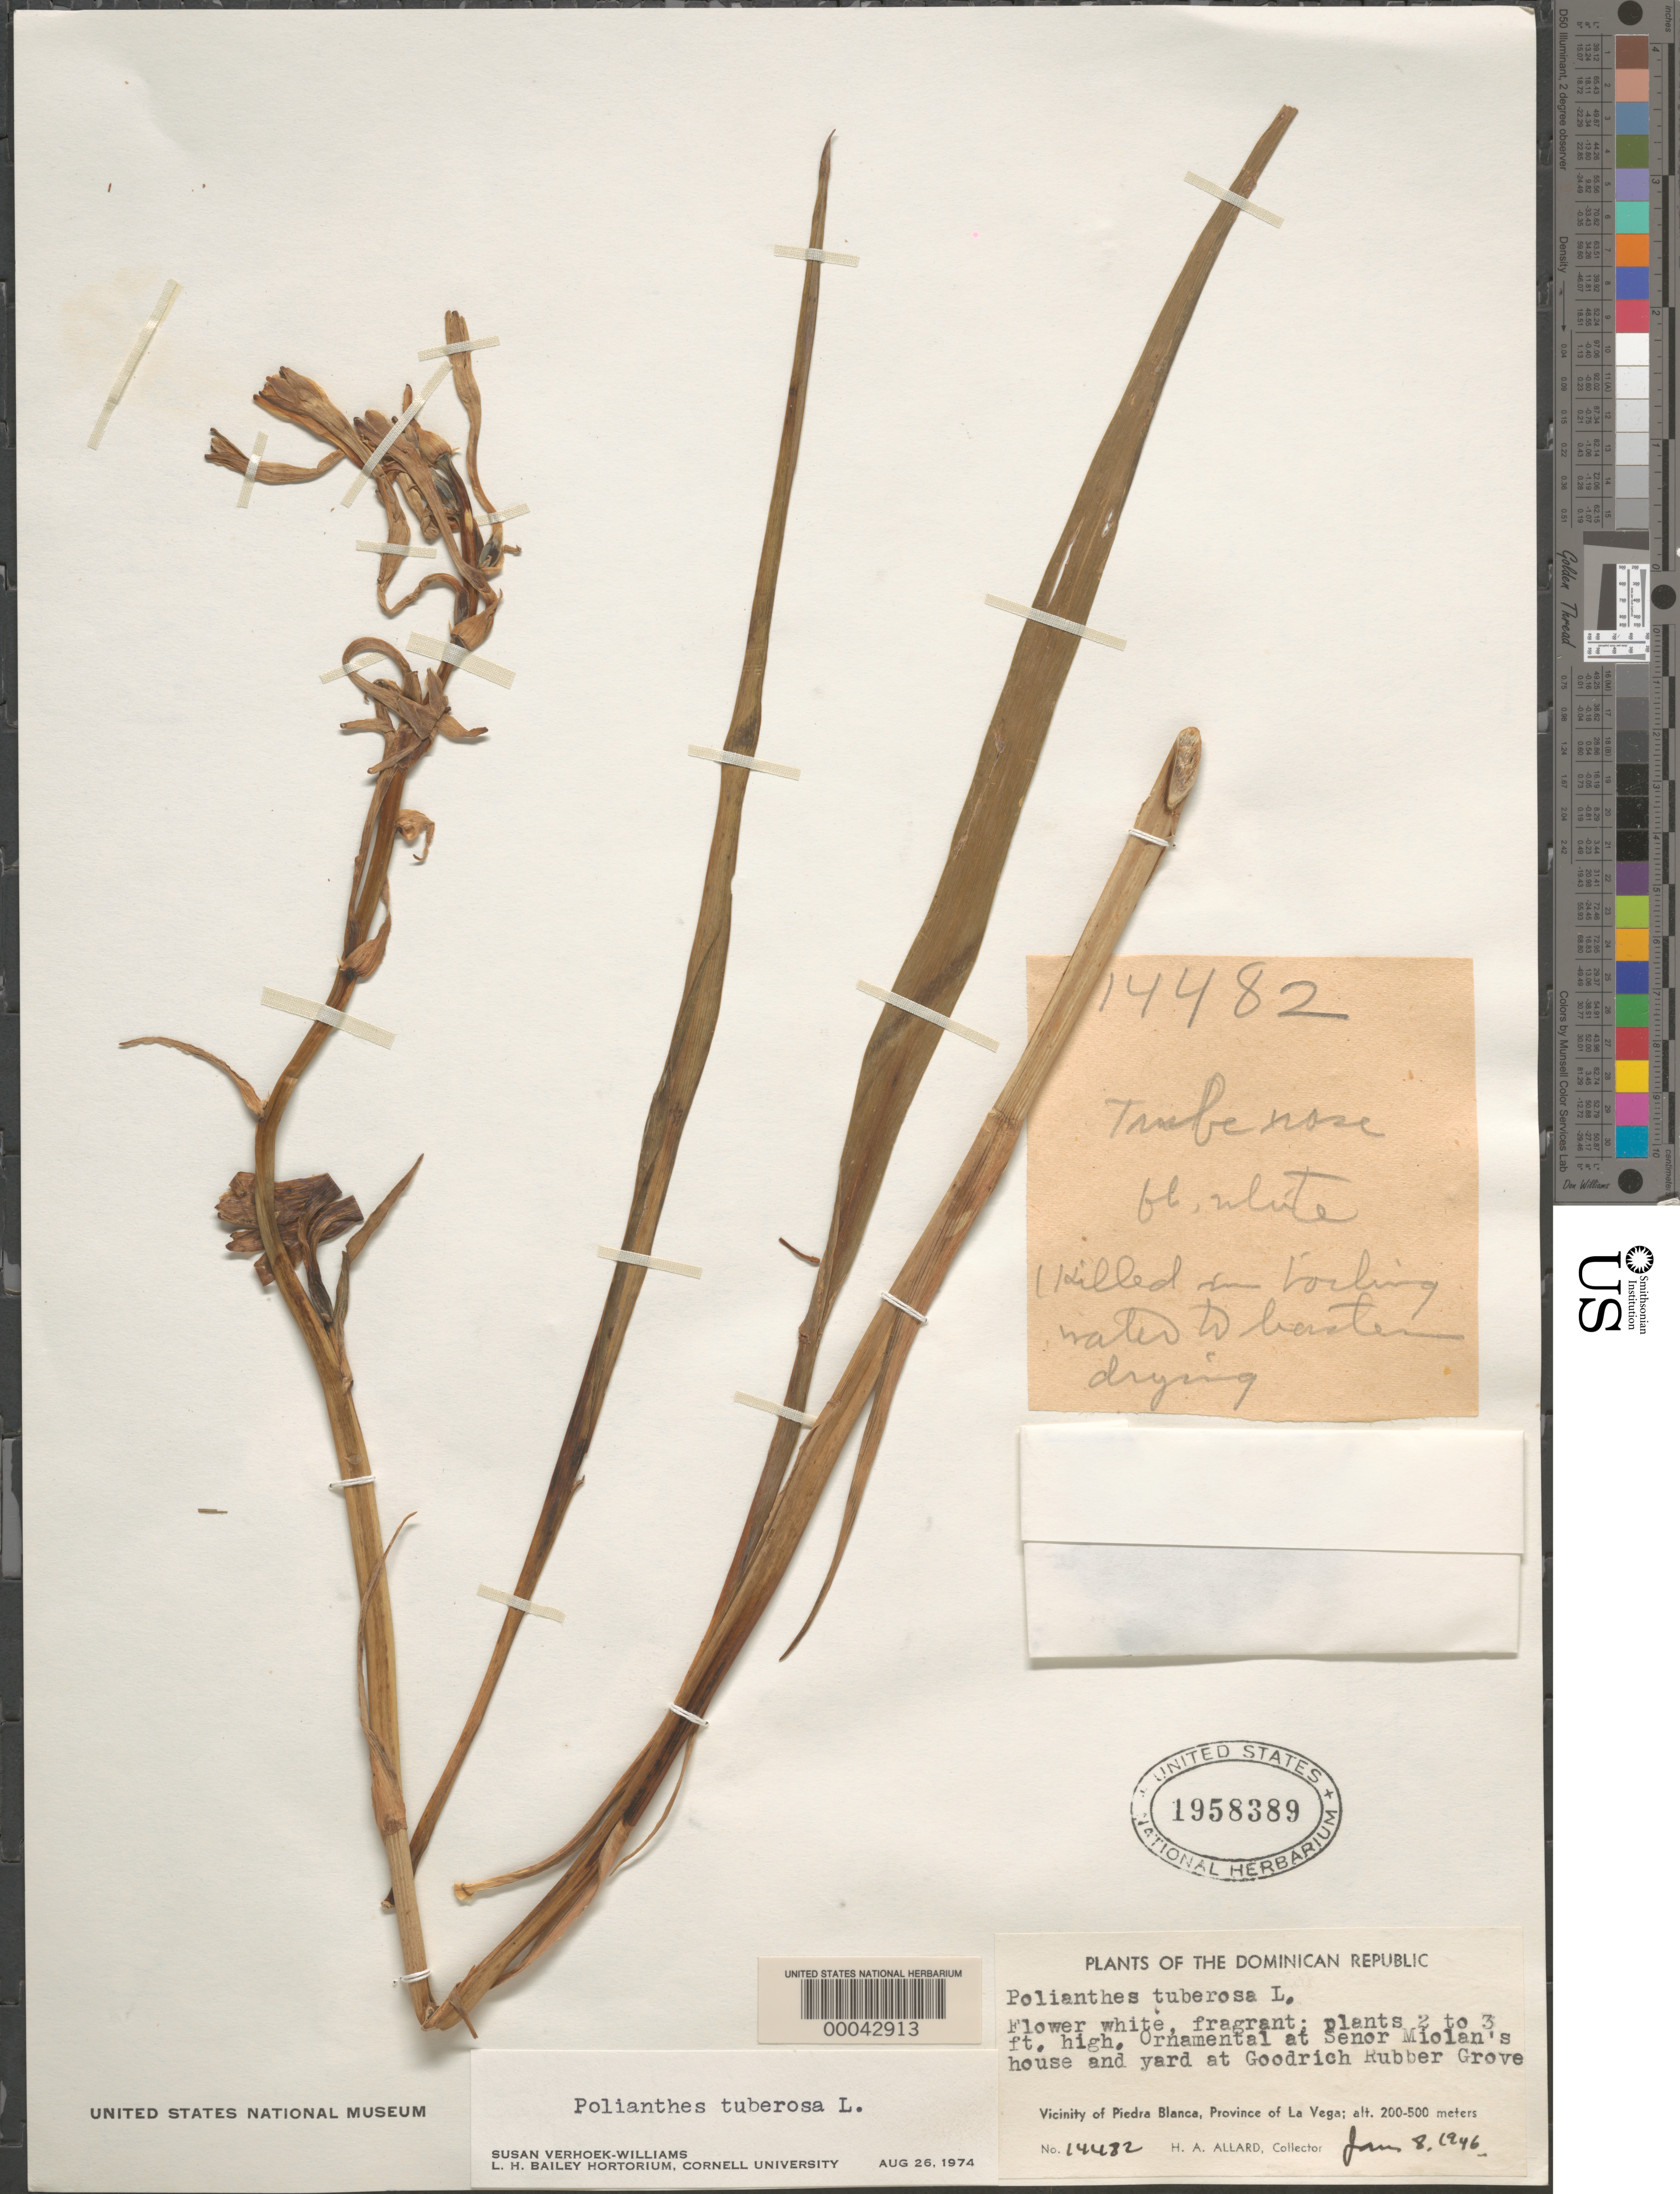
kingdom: Plantae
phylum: Tracheophyta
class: Liliopsida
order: Asparagales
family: Asparagaceae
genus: Polianthes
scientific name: Polianthes tuberosa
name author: L.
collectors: H. A. Allard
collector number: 14482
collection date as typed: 08 Jan 1946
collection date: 1946-01-08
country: Dominican Republic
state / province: La Vega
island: Hispaniola Island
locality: Piedra Blanca, Goodrich Rubber Grove.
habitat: house and yard at grove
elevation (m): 200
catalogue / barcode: US 1958389